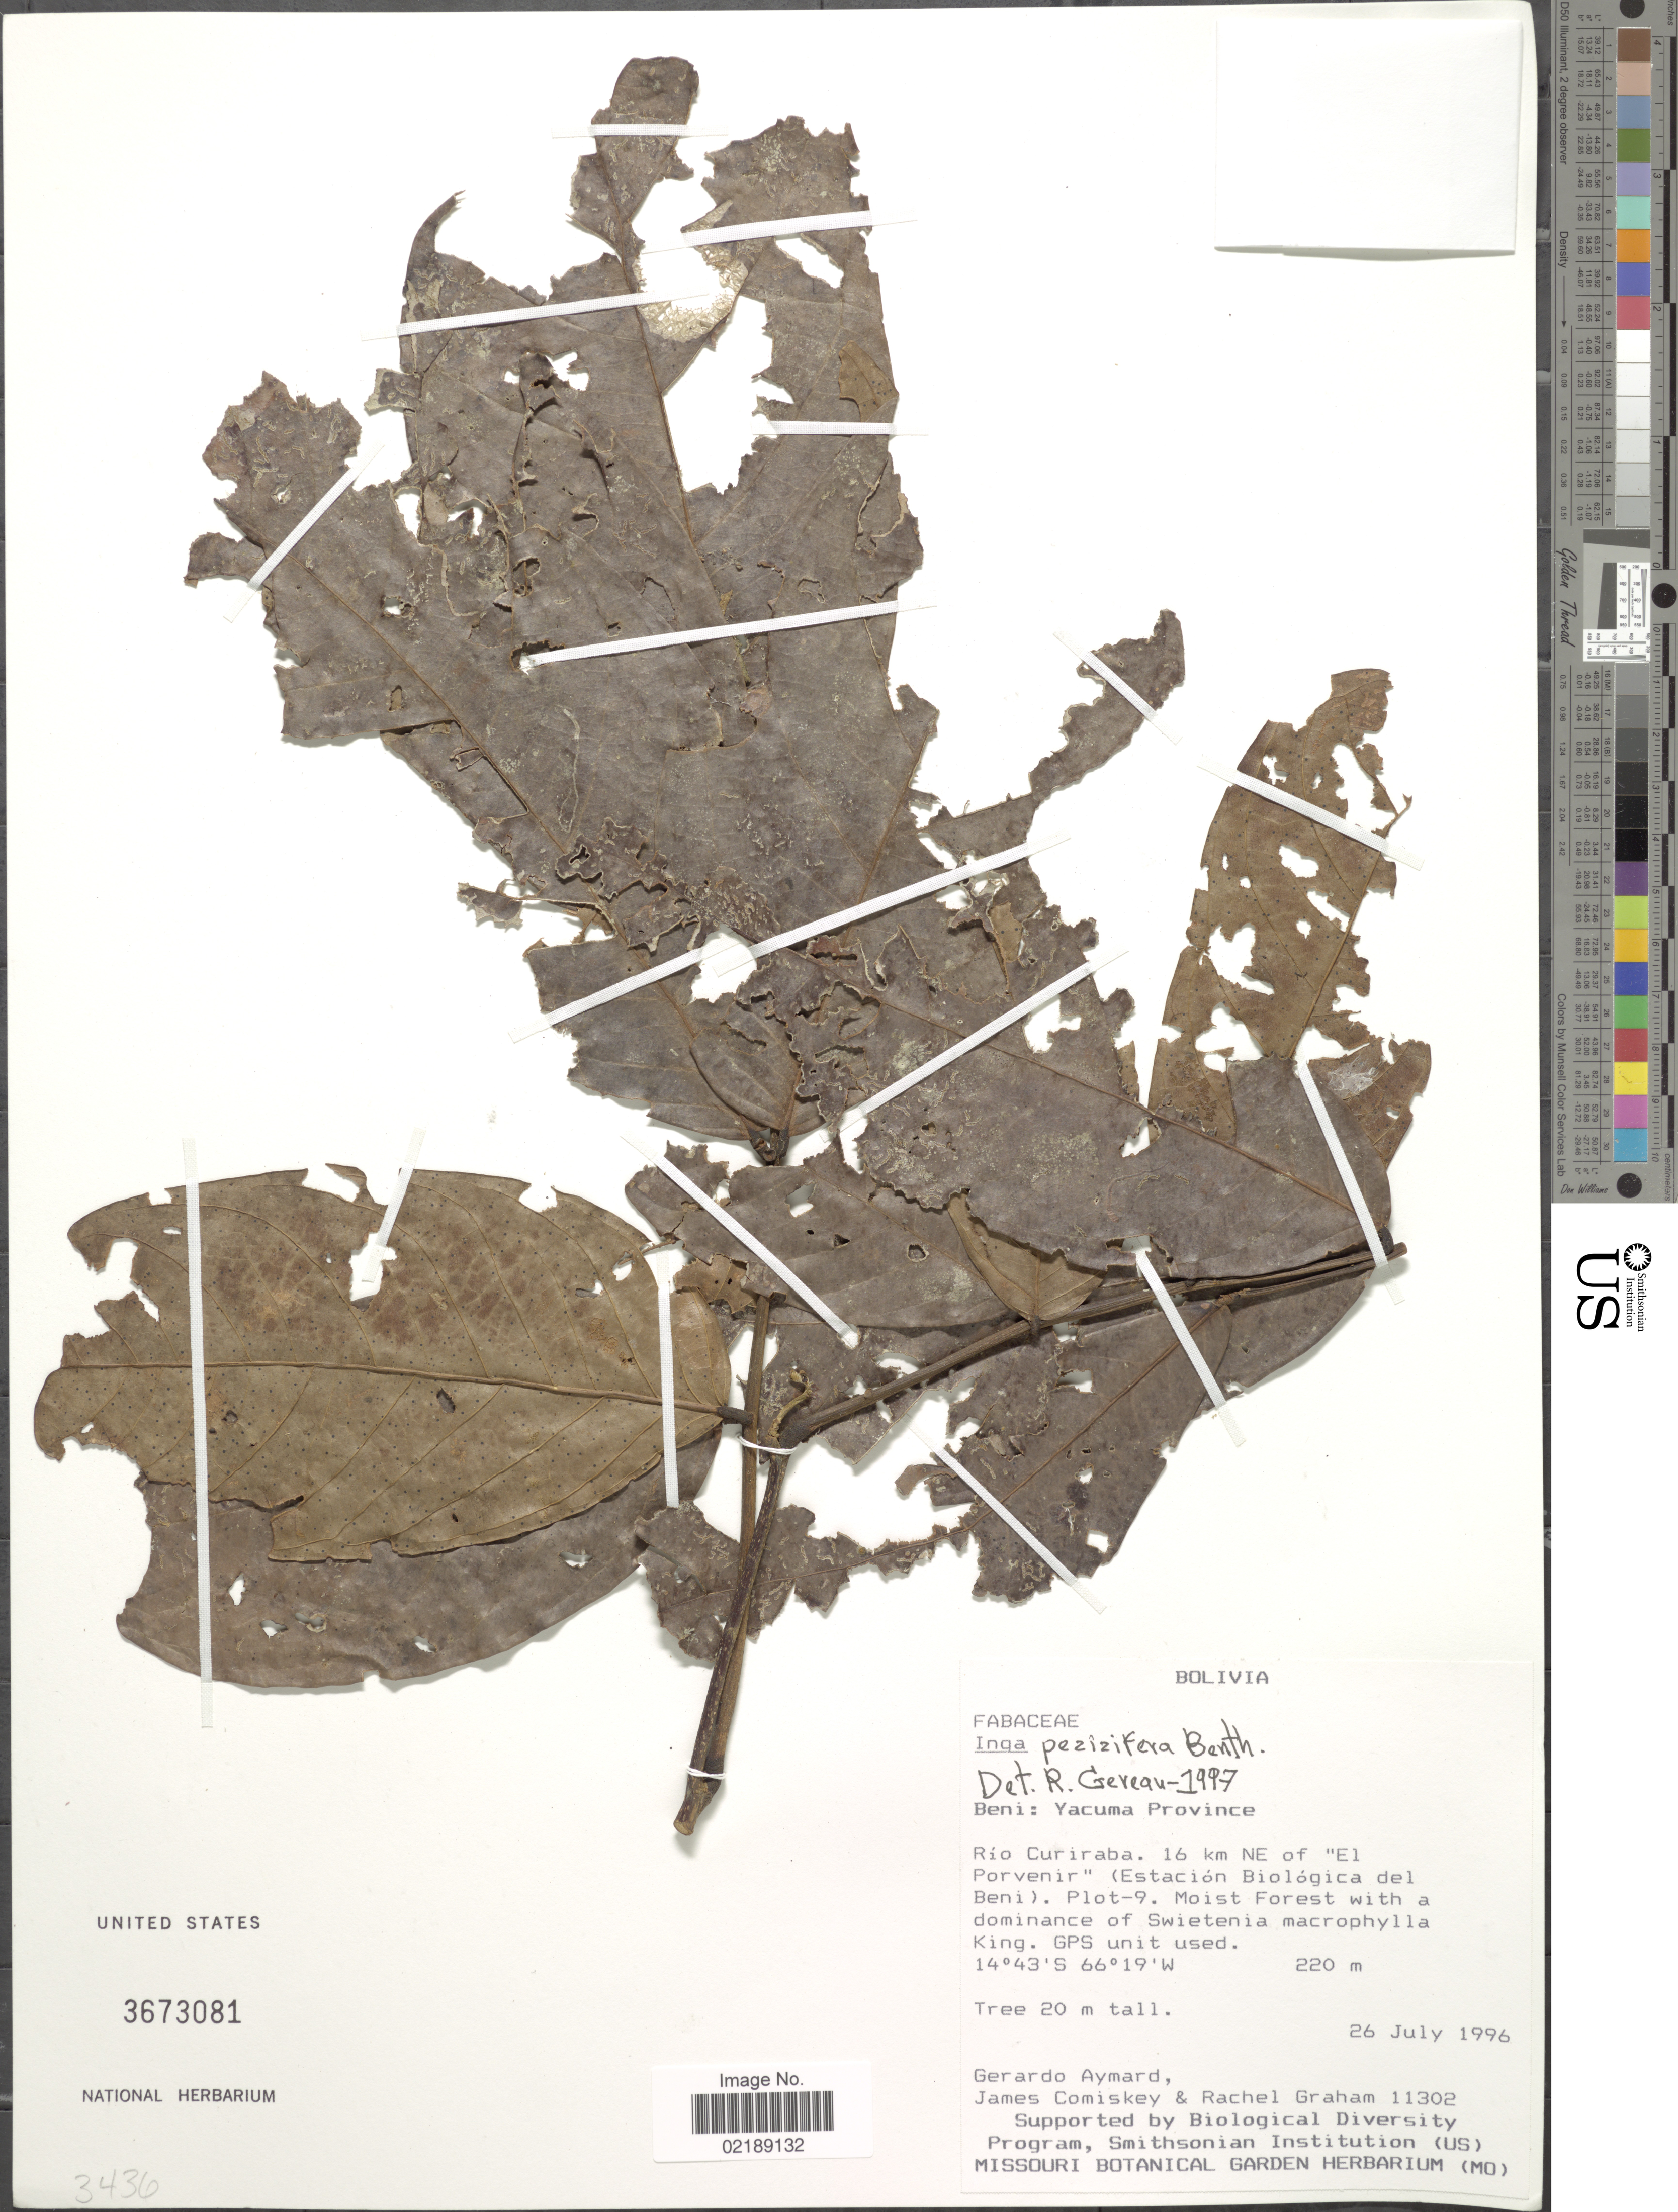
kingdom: Plantae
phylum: Tracheophyta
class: Magnoliopsida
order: Fabales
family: Fabaceae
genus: Inga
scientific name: Inga pezizifera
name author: Benth.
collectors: G. A. Aymard, J. A. Comiskey & R. Graham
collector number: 11302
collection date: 1996-07-26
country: Bolivia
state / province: Beni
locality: Yacuma Province, Rio Curiraba, 16 km NE of El Porvenir (Estacion Biologica del Beni), Plot-9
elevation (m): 220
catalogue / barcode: US 3673081